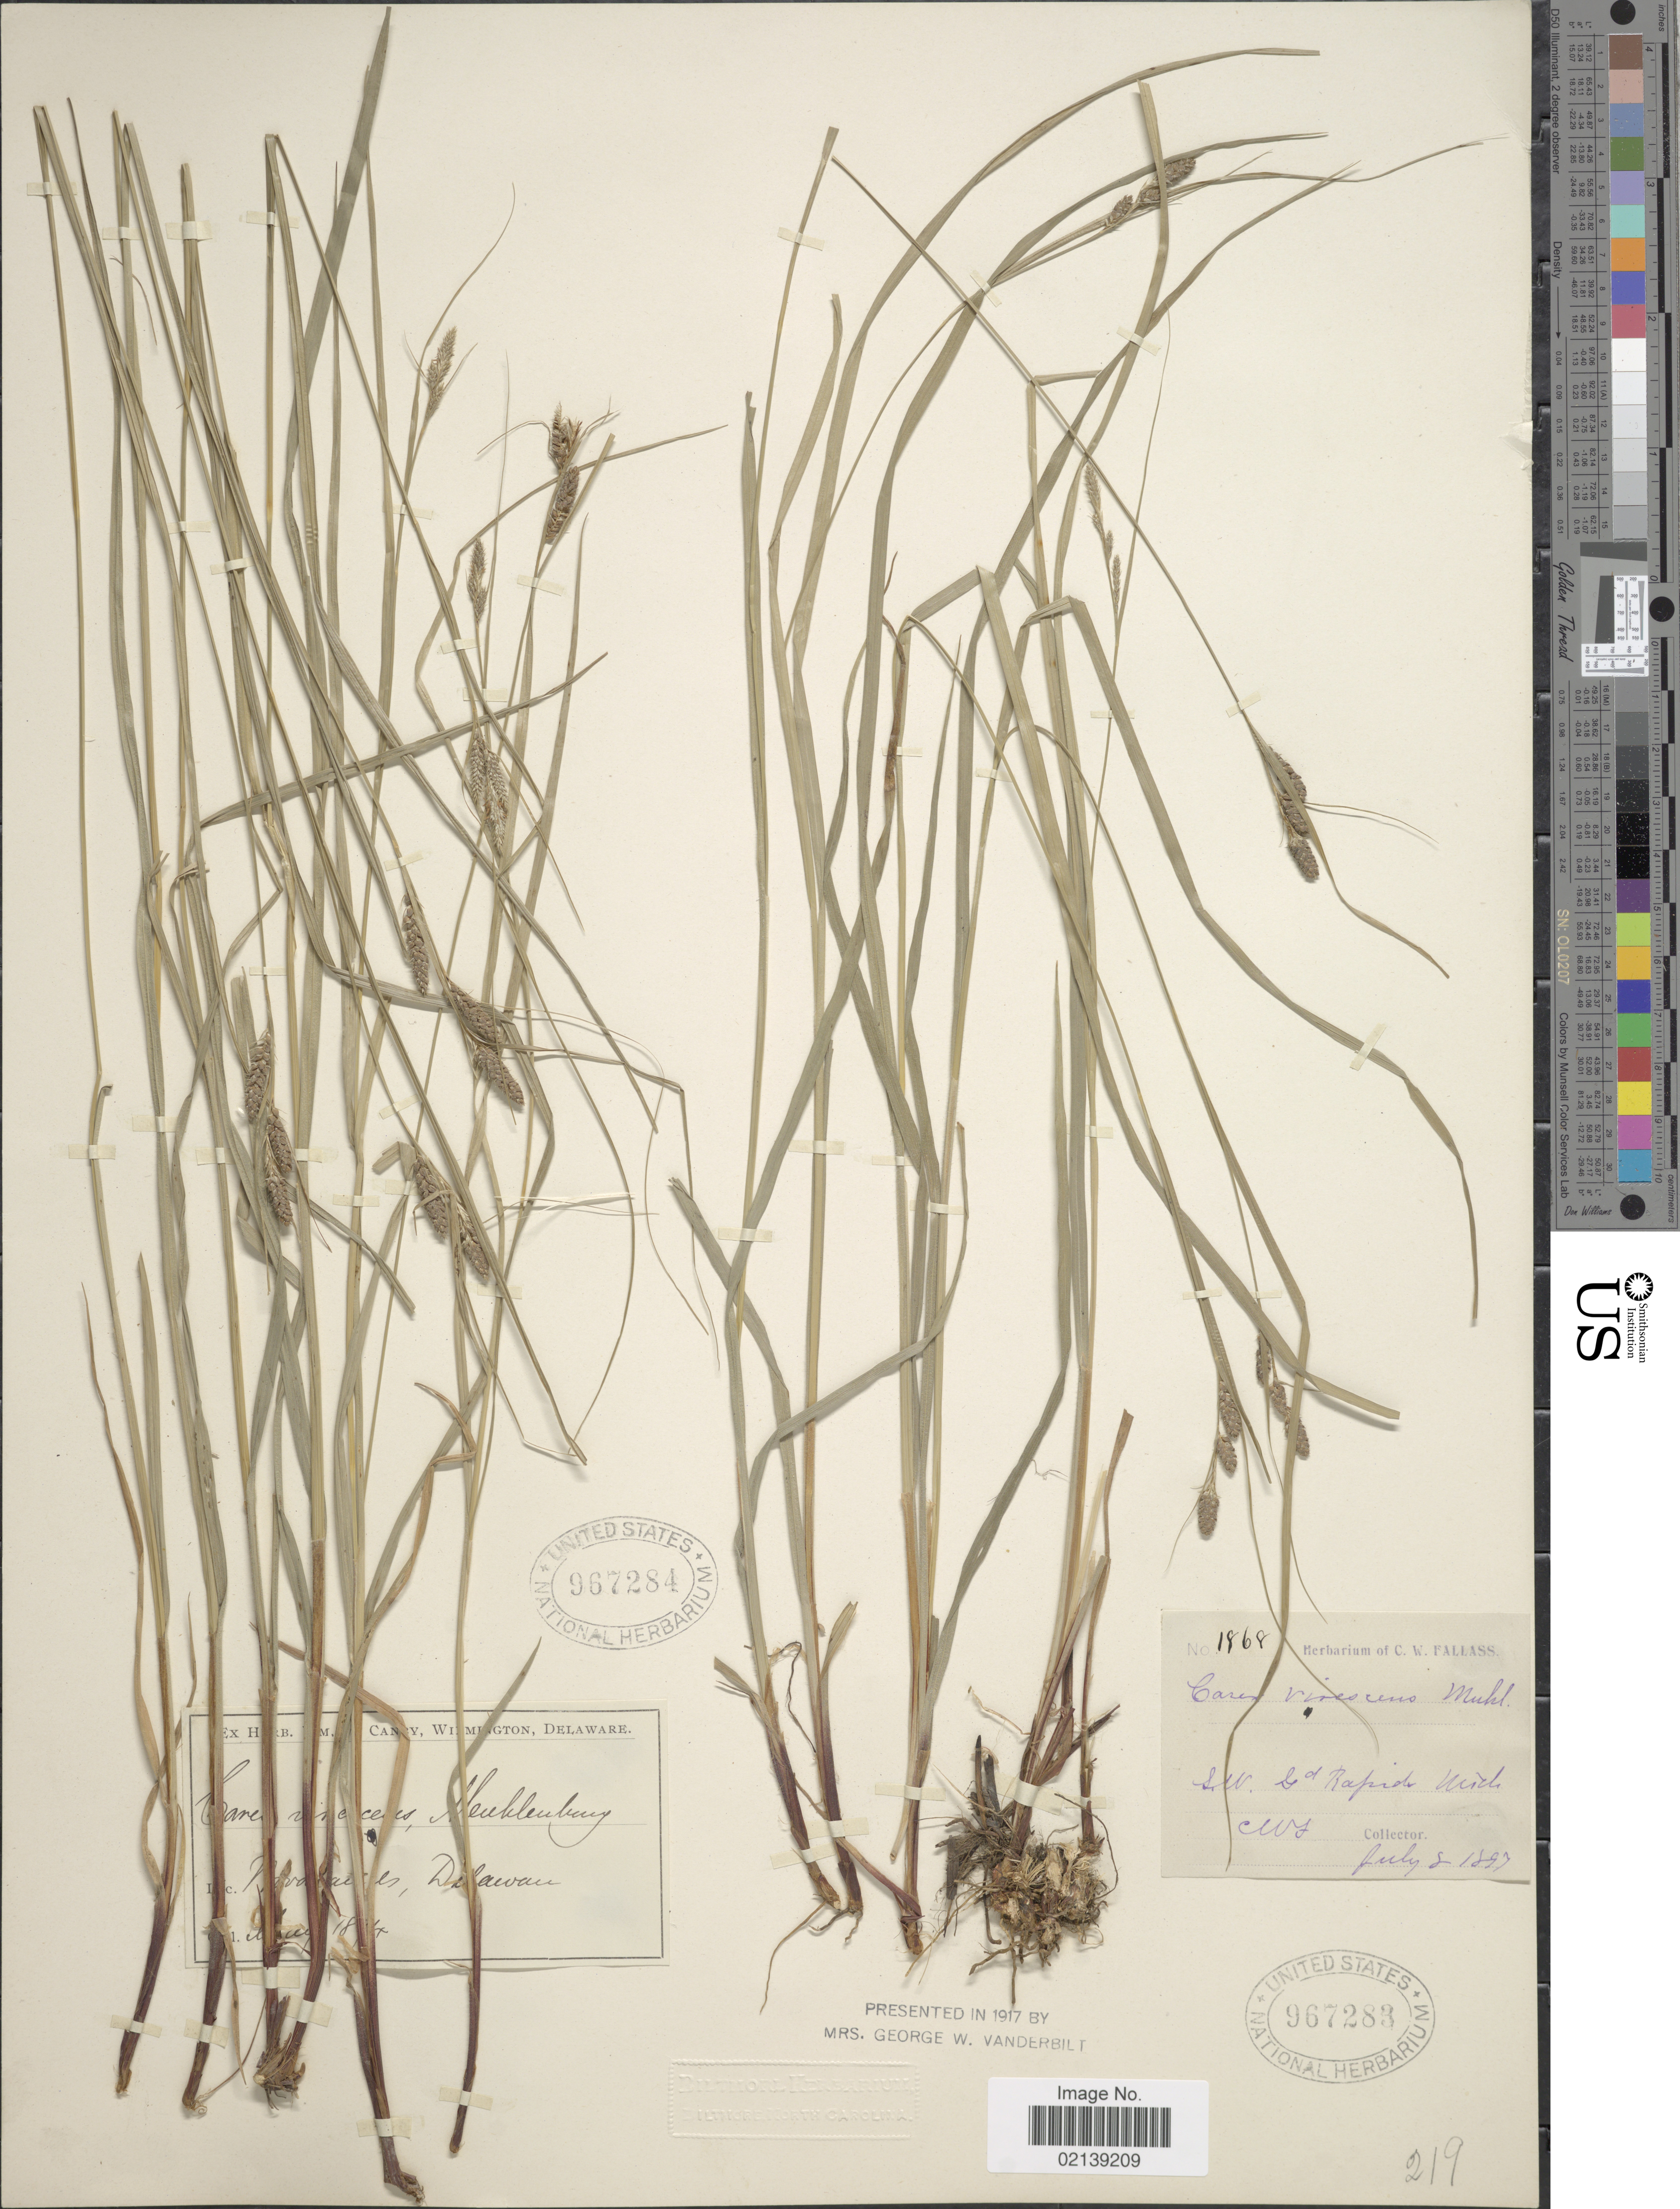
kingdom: Plantae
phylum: Tracheophyta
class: Liliopsida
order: Poales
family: Cyperaceae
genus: Carex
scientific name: Carex virescens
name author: Muhl. ex Willd.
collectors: ex herb. W.M. Canby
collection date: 1894-05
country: United States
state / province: Delaware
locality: Wood hills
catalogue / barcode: US 967284-2